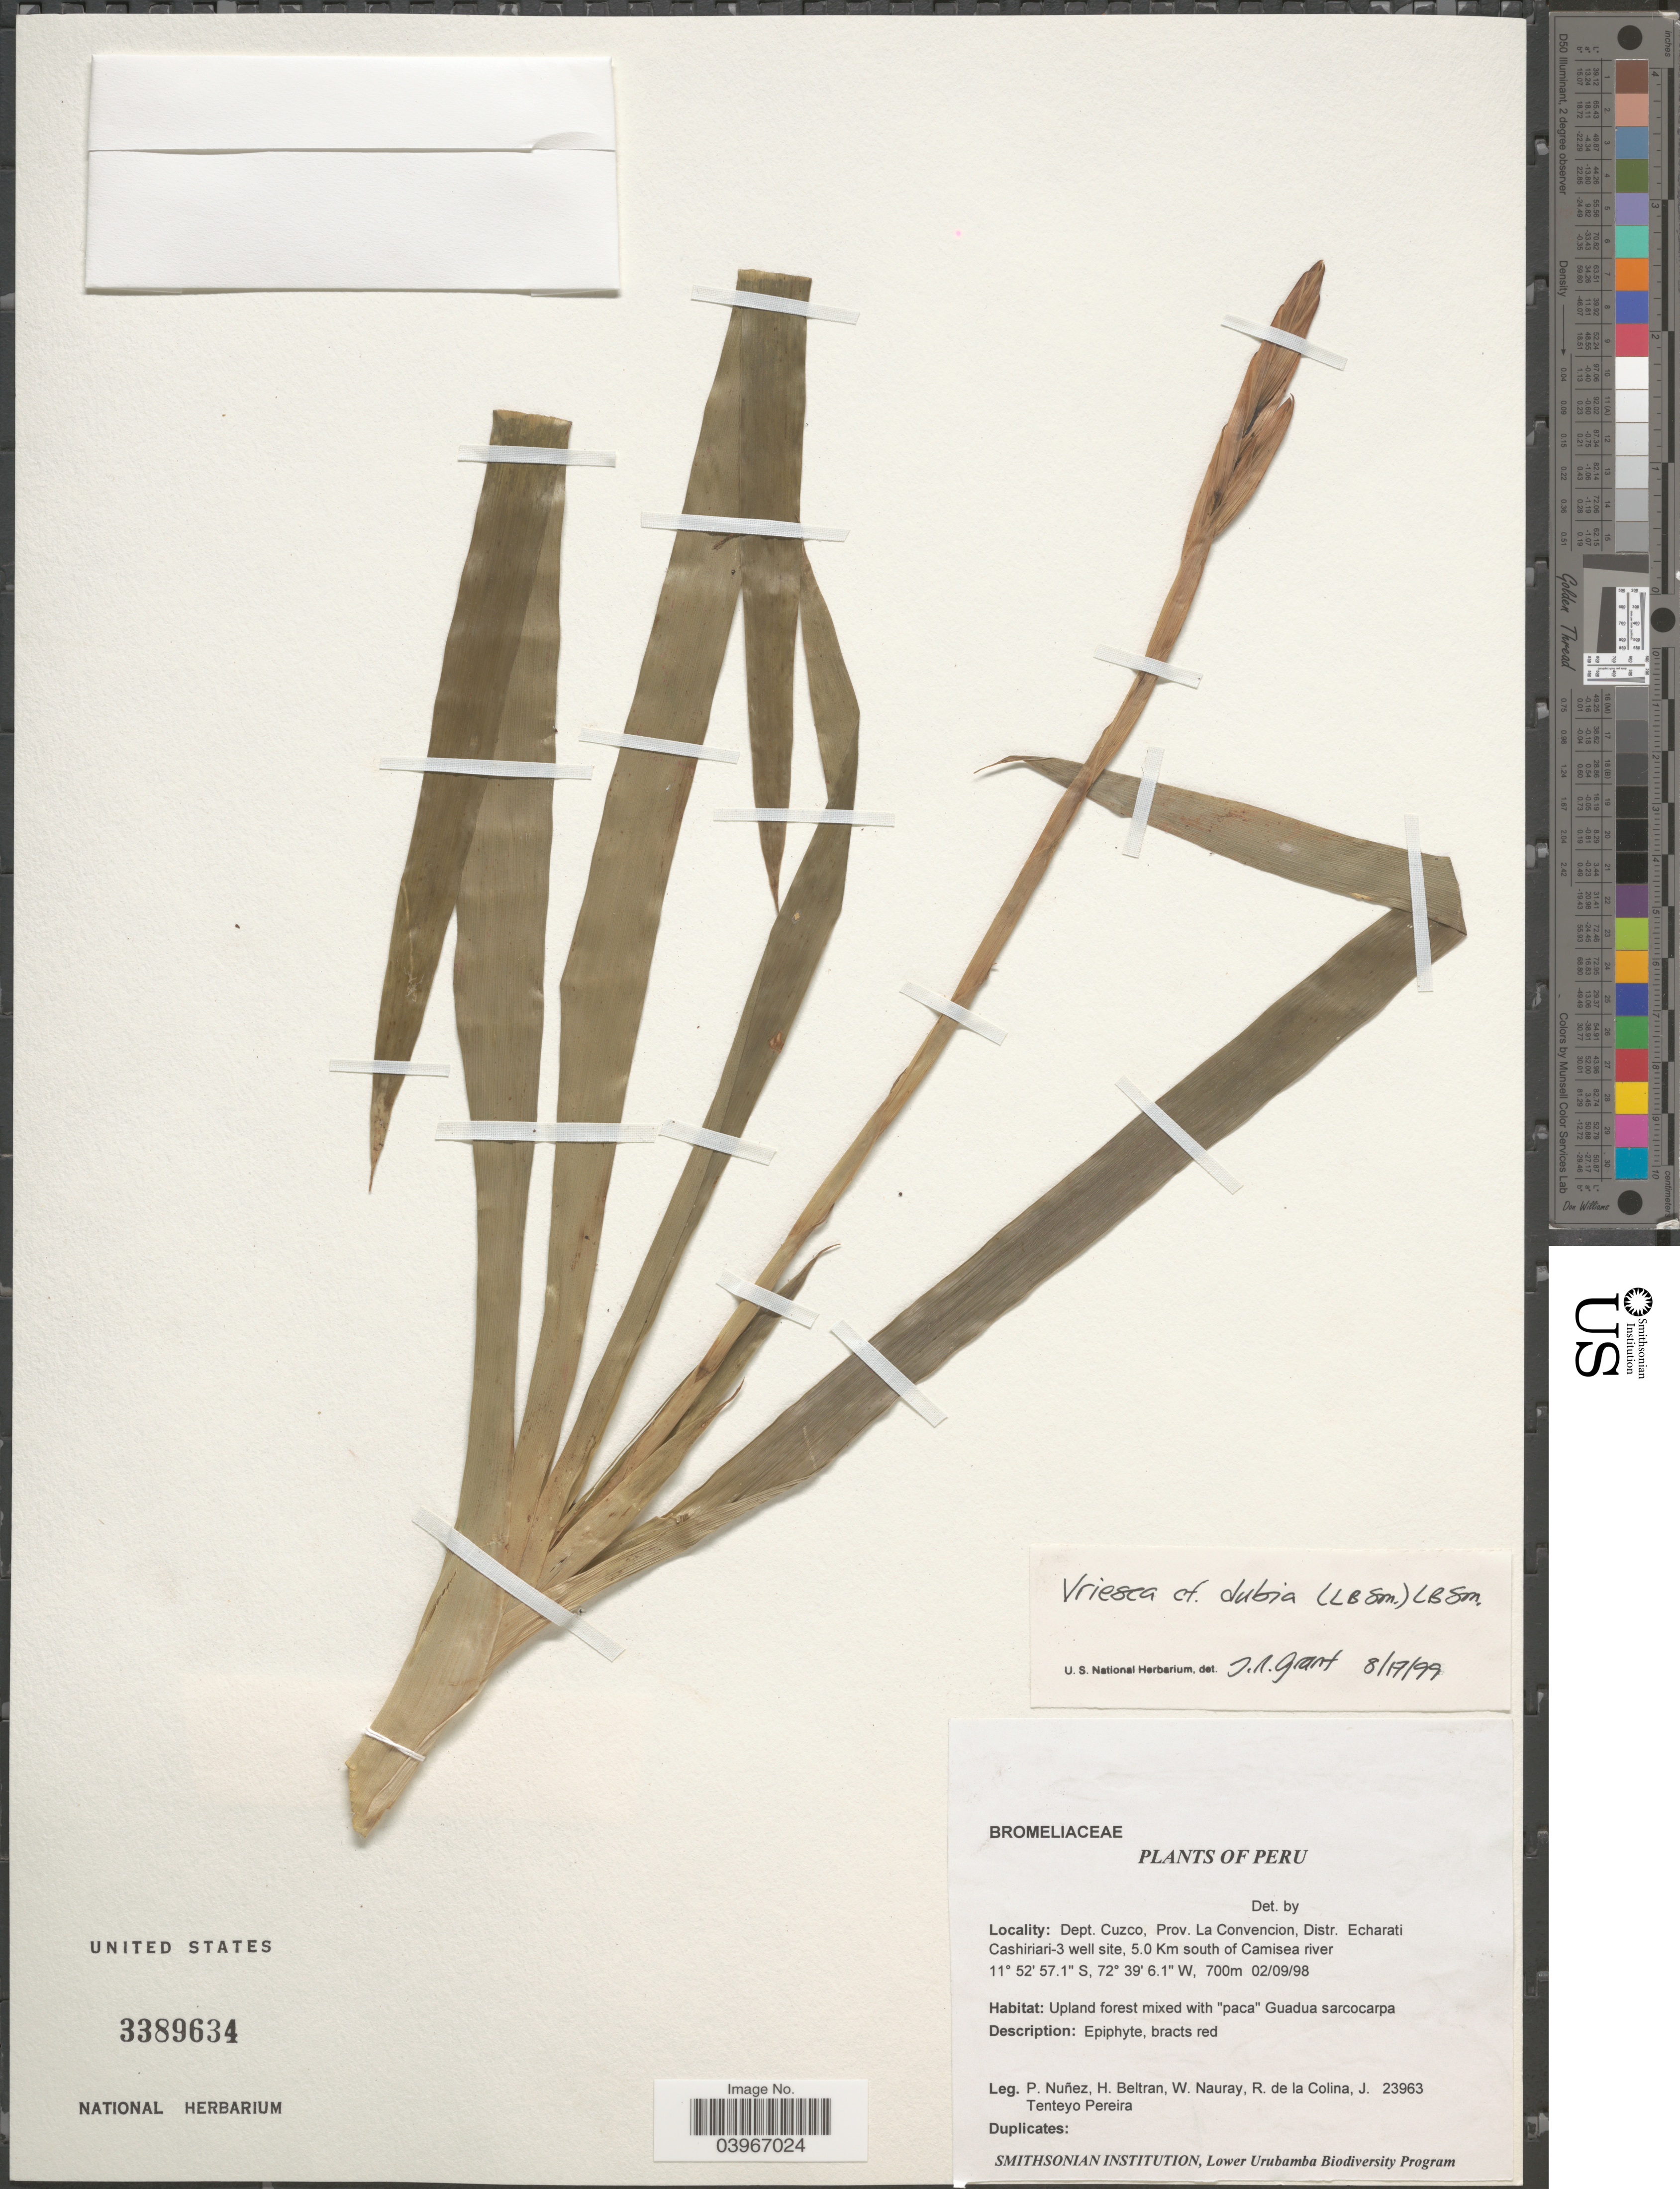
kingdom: Plantae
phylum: Tracheophyta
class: Liliopsida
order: Poales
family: Bromeliaceae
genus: Vriesea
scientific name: Vriesea dubia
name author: (L.B. Sm.) L.B. Sm.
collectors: P. Nuñez V., H. Beltran, W. Nauray, R. Colina & J. Tenteyo Pereira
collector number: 23963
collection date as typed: Transcribed d/m/y: 2/9/98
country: Peru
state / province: Cusco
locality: Dept. Cuzco, Prov. La Convencion, Distr. Echarati Cashiriari-3 well site, 5.0 Km south of Camisea river.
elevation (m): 700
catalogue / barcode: US 3389634